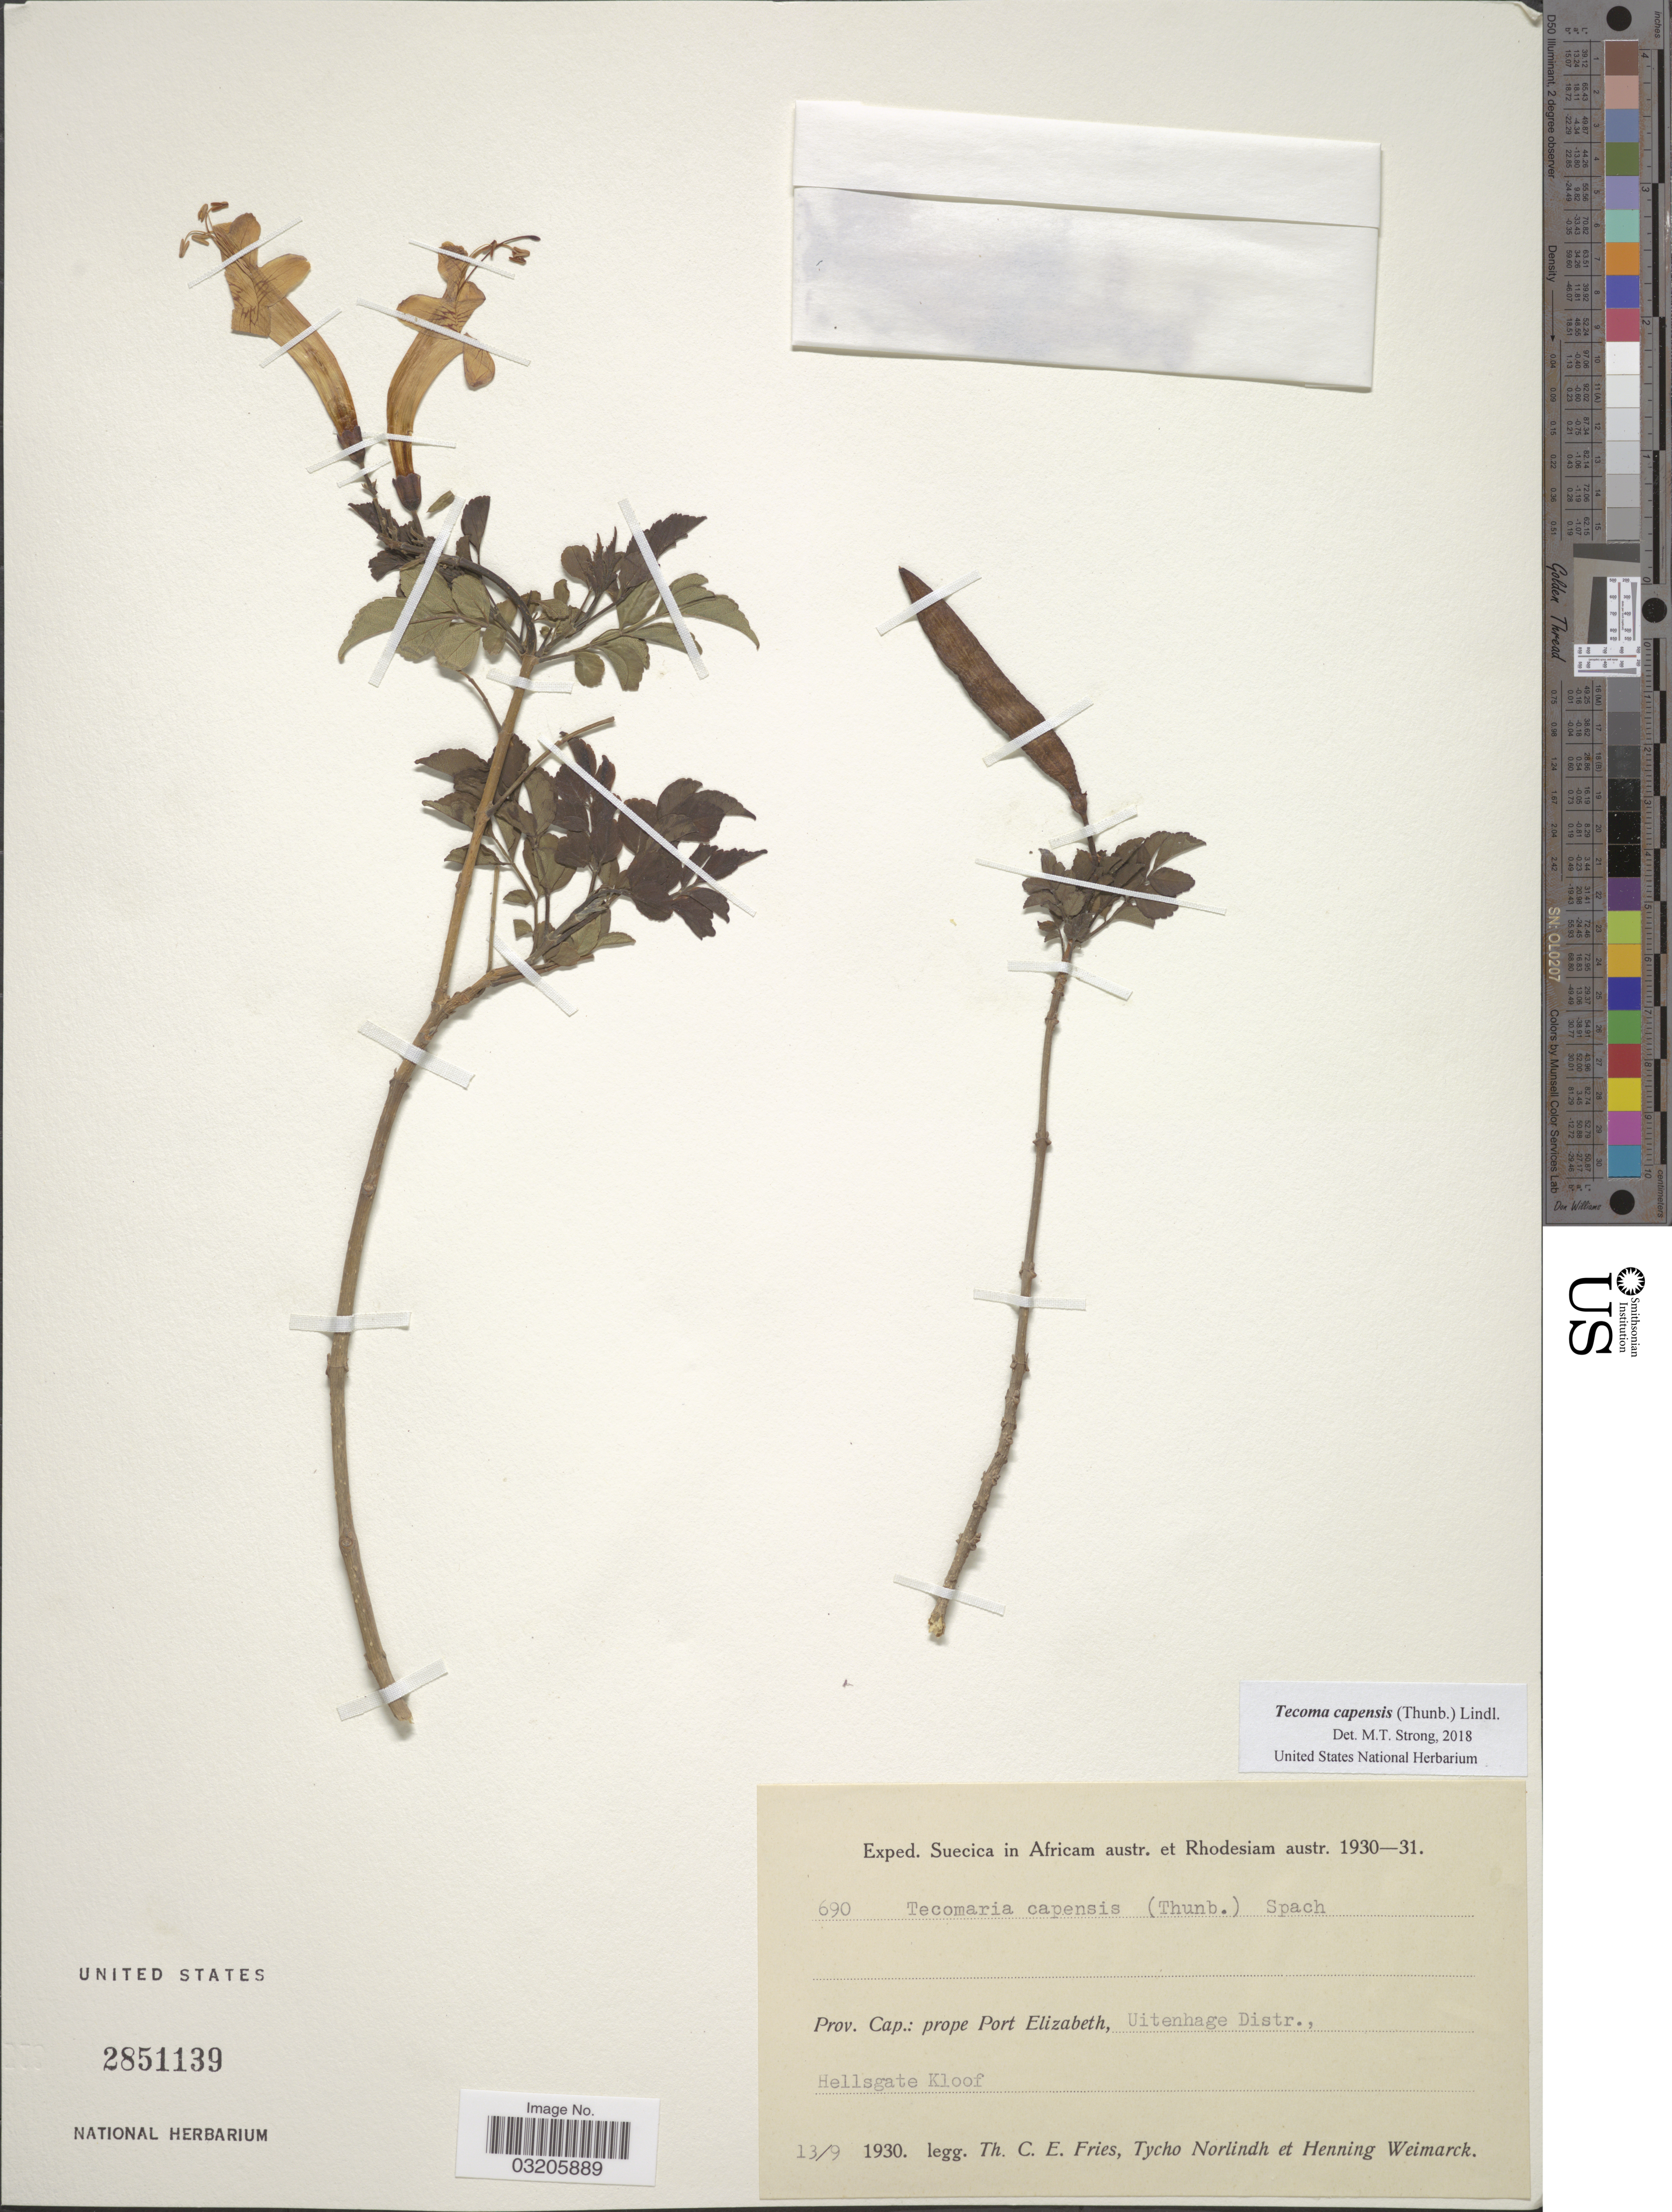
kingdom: Plantae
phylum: Tracheophyta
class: Magnoliopsida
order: Lamiales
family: Bignoniaceae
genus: Tecoma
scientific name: Tecoma capensis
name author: (Thunb.) Lindl.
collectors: T. C. E. Fries, N. T. Norlindh & H. Weimarck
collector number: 690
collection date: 1930-09-13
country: South Africa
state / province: Eastern Cape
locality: Prov. Cap.: prope Port Elizabeth, Uitenhage Distr. Hellsgate Kloof.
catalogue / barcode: US 2851139